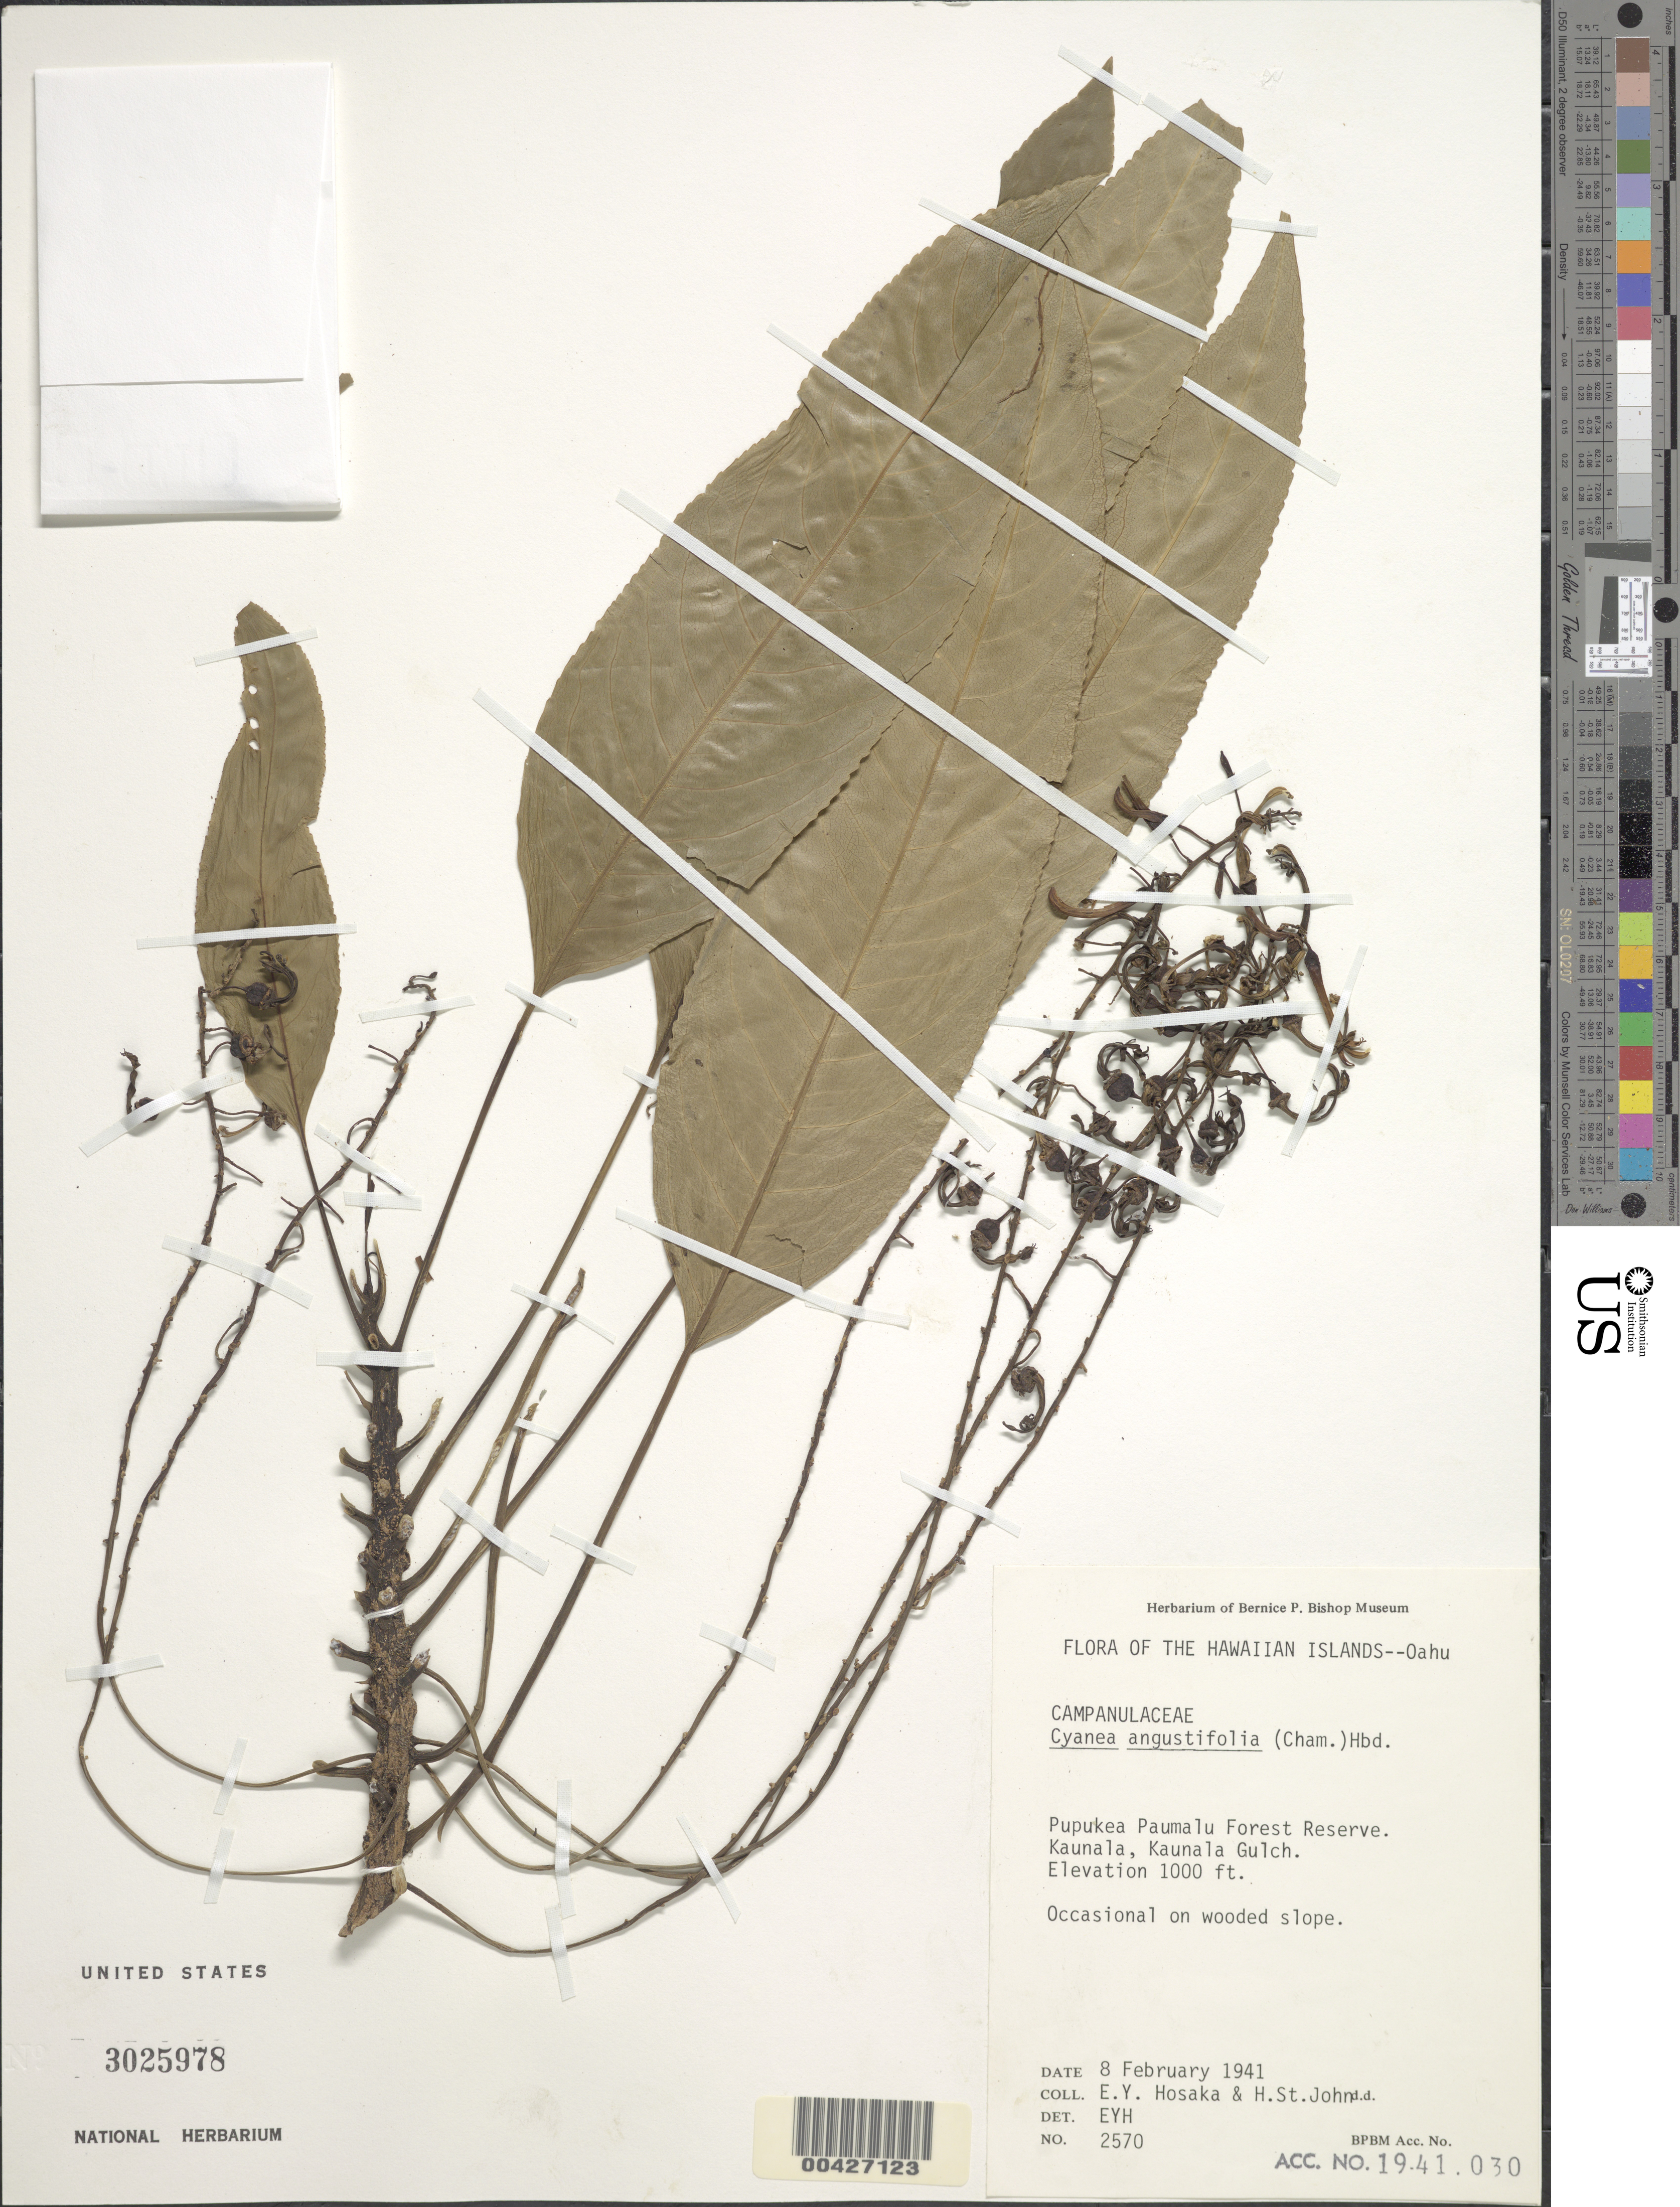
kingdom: Plantae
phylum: Tracheophyta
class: Magnoliopsida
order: Asterales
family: Campanulaceae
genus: Cyanea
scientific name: Cyanea angustifolia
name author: (Cham.) Hillebr.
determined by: Hosaka, E. Y.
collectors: E. Y. Hosaka & H. St. John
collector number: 2570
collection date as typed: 8 Feb 1941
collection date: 1941-02-08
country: United States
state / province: Hawaii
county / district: Honolulu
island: Oahu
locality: Pupukea Paumalu Forest Reserve, Kaunala, Kaunala Gulch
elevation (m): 305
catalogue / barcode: US 3025978